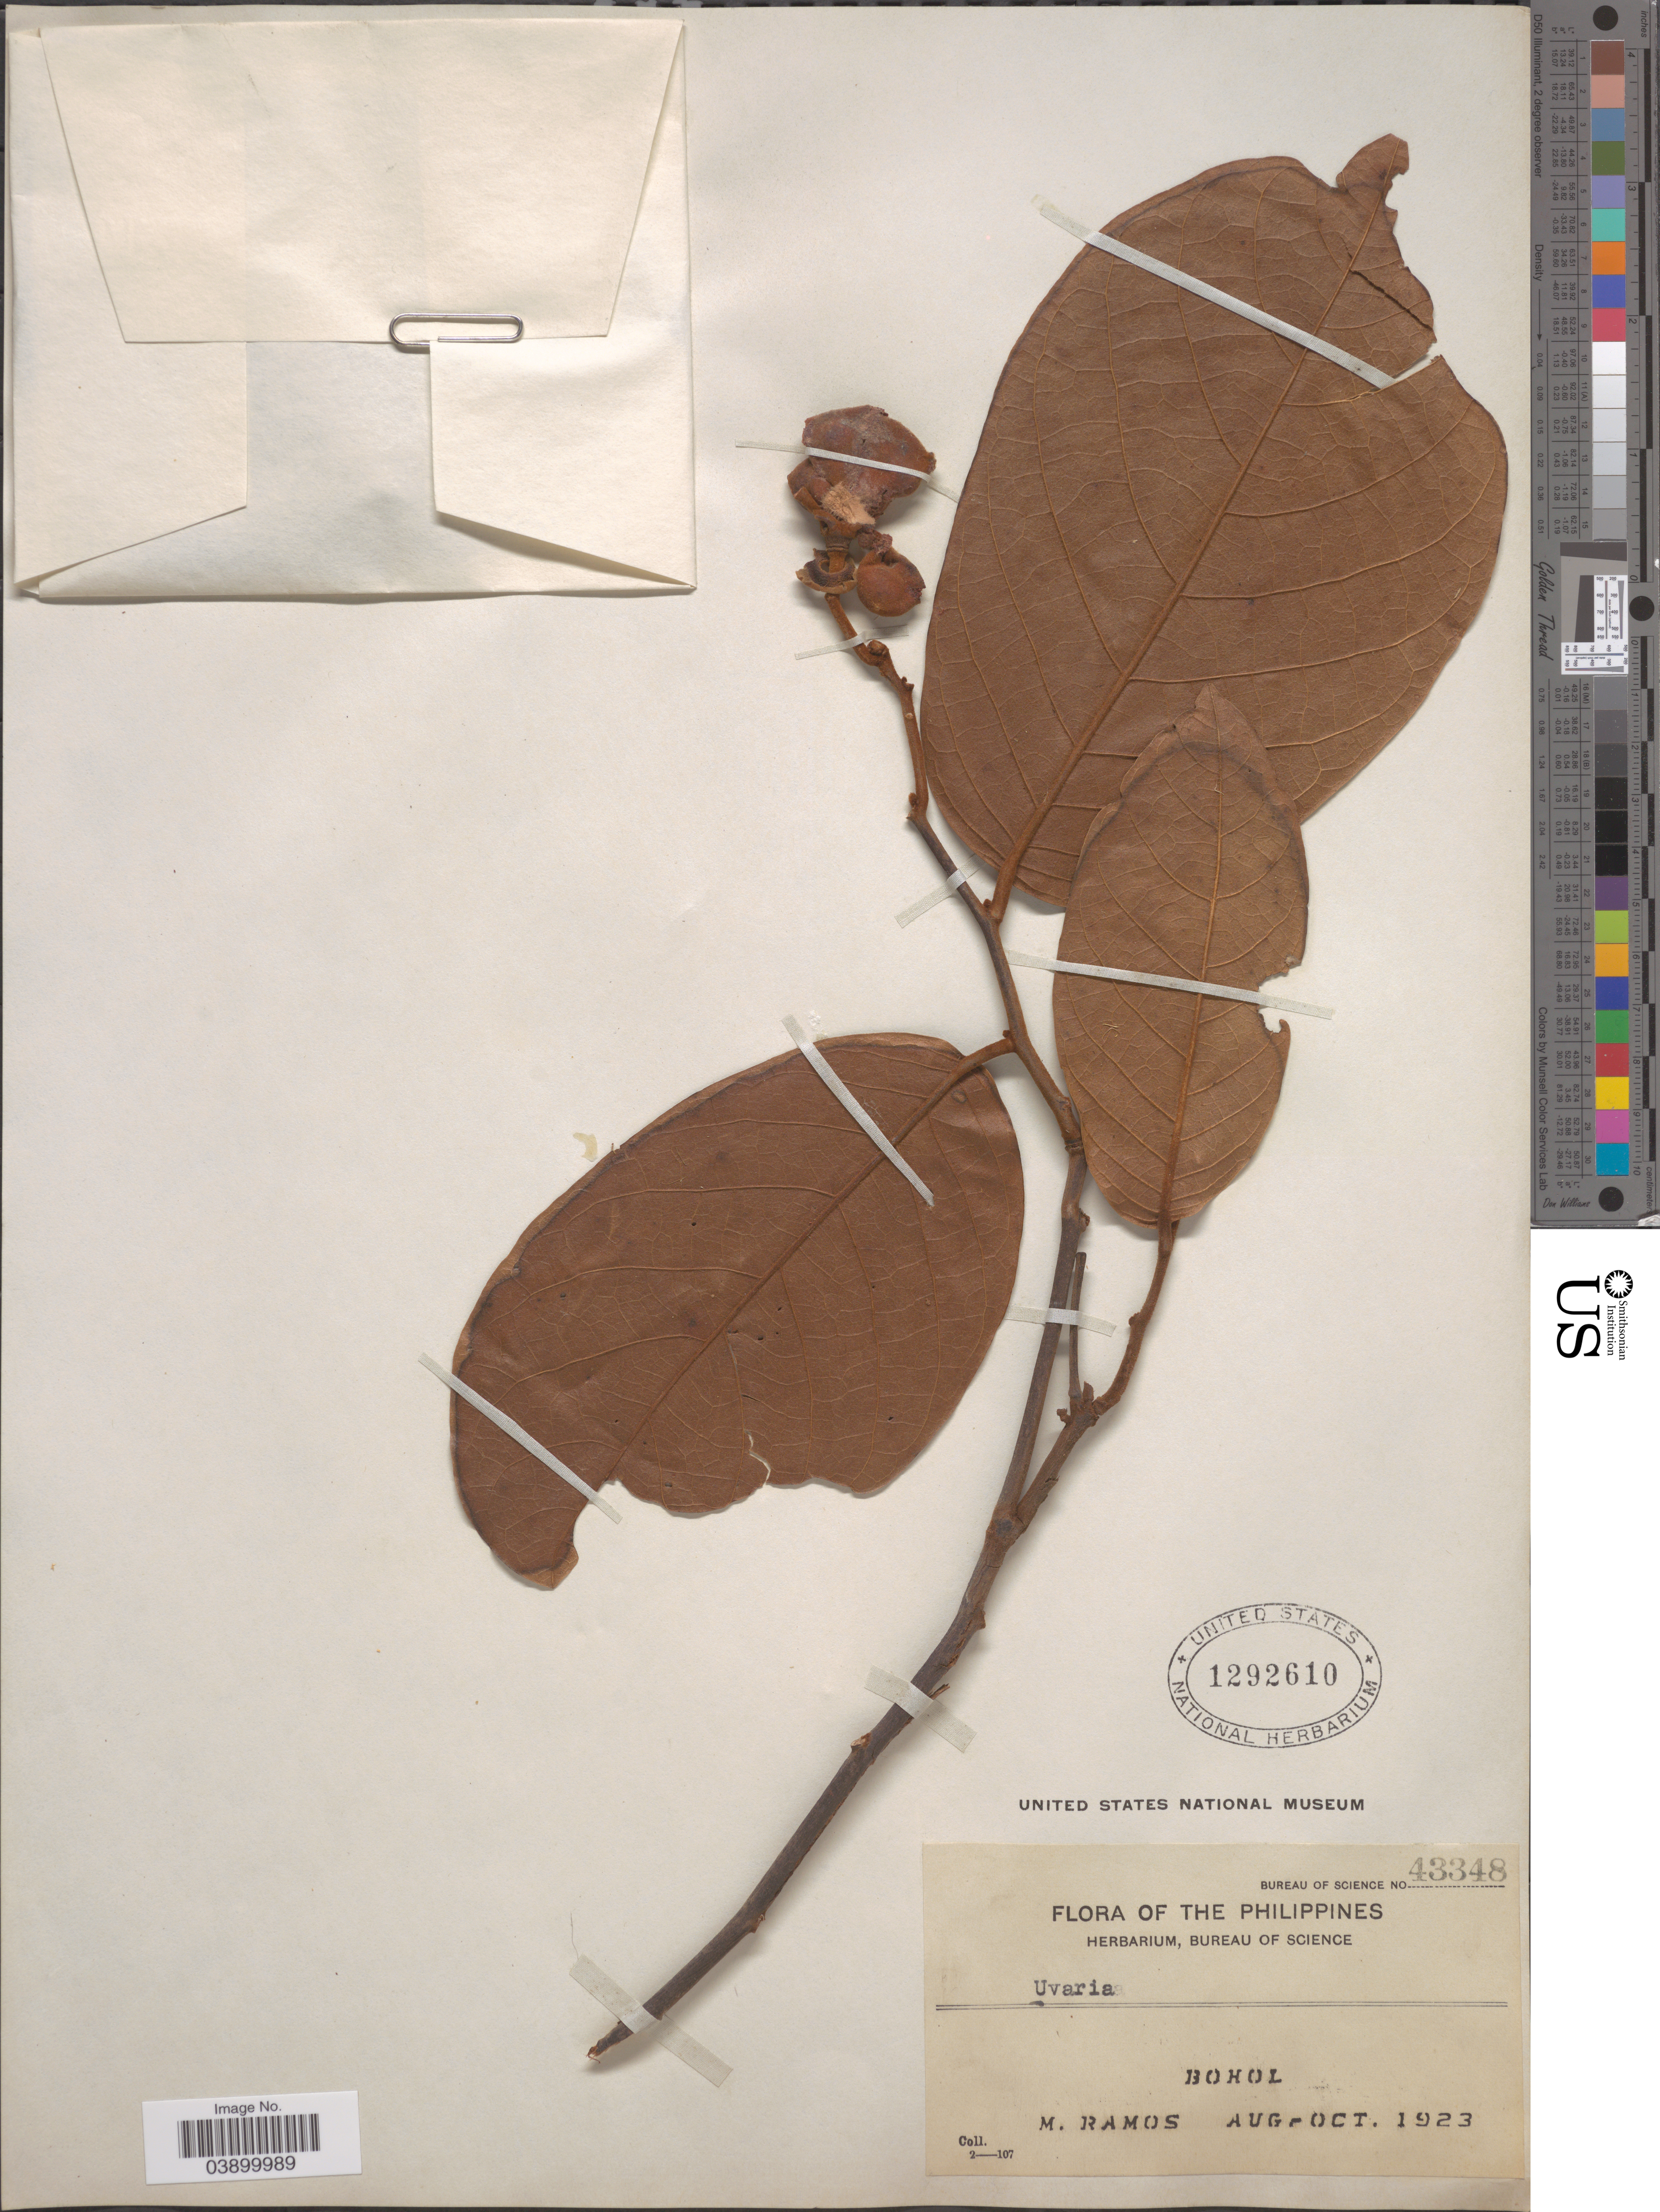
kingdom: Plantae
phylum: Tracheophyta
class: Magnoliopsida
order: Magnoliales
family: Annonaceae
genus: Uvaria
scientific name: Uvaria sp.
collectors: M. Ramos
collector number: Bureau of Science 43348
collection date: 1923-08/1923-10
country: Philippines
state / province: Central Visayas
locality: Bohol.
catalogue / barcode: US 1292610